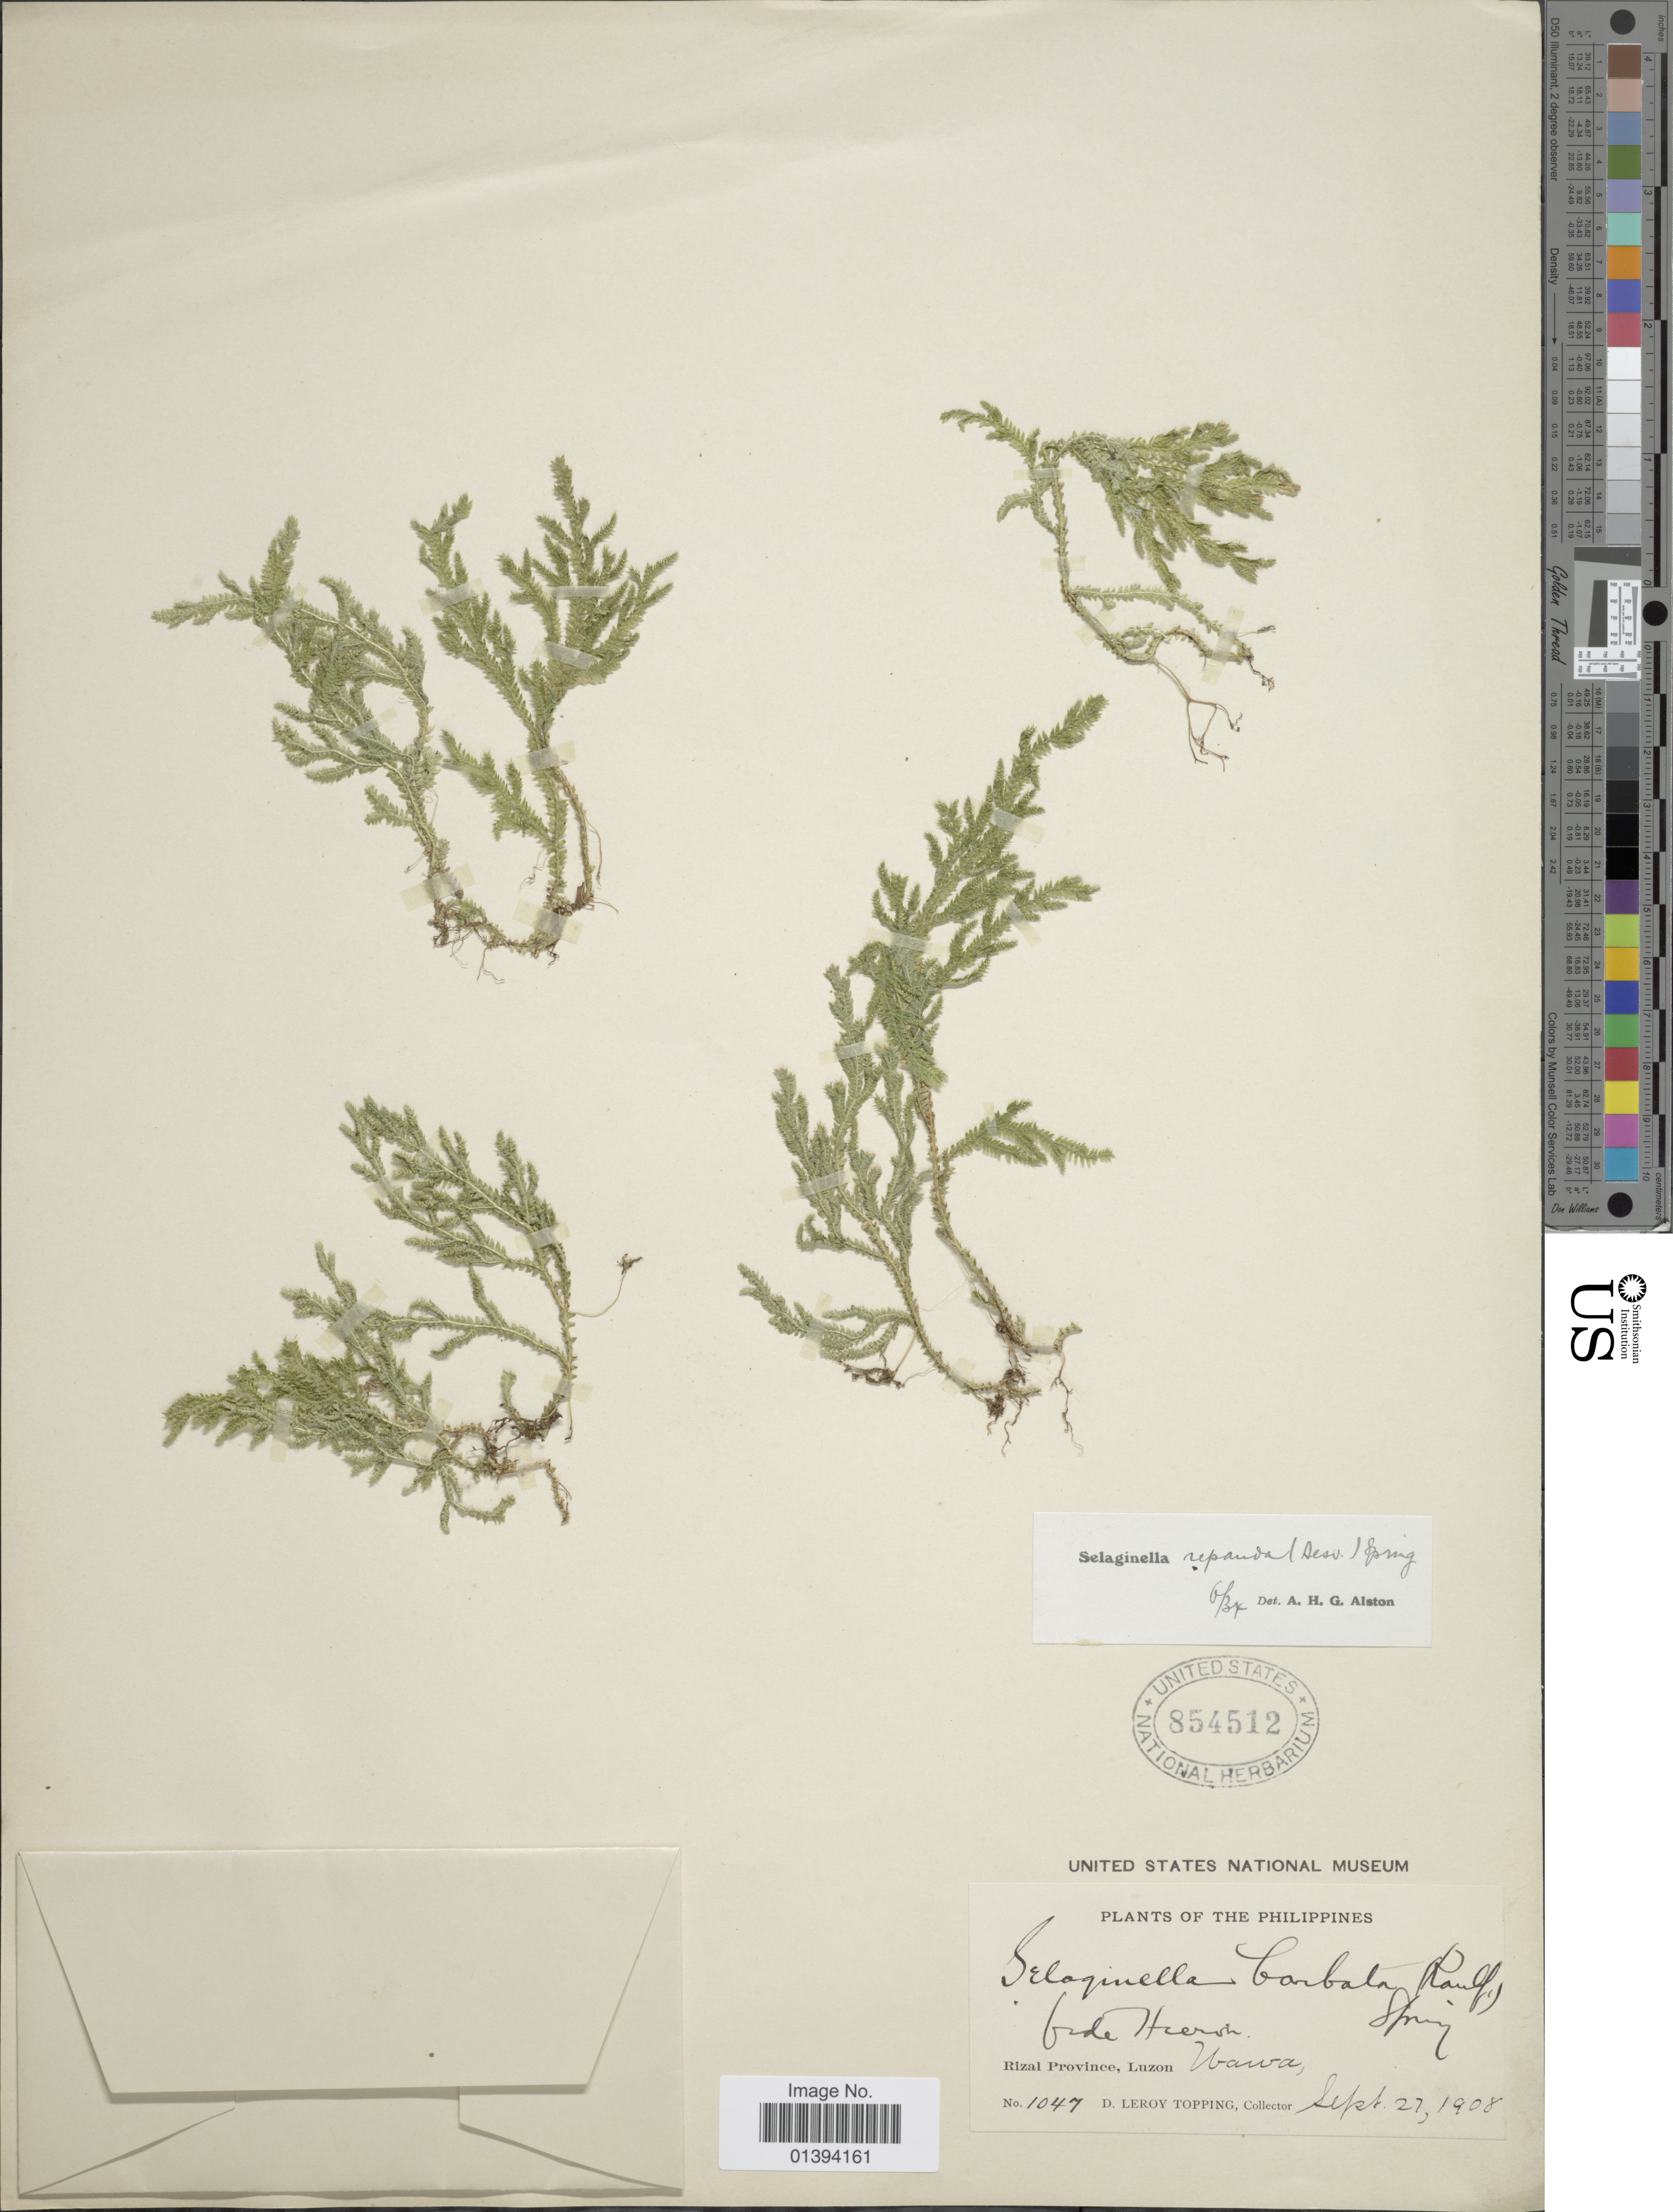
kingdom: Plantae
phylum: Tracheophyta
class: Lycopodiopsida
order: Selaginellales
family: Selaginellaceae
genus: Selaginella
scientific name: Selaginella repanda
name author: (Desv. ex Poir.) Spring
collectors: D. L. Topping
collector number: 1047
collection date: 1908-09-27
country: Philippines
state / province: Central Luzon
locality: Rizal Province, Luzon, Wawa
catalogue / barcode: US 854512